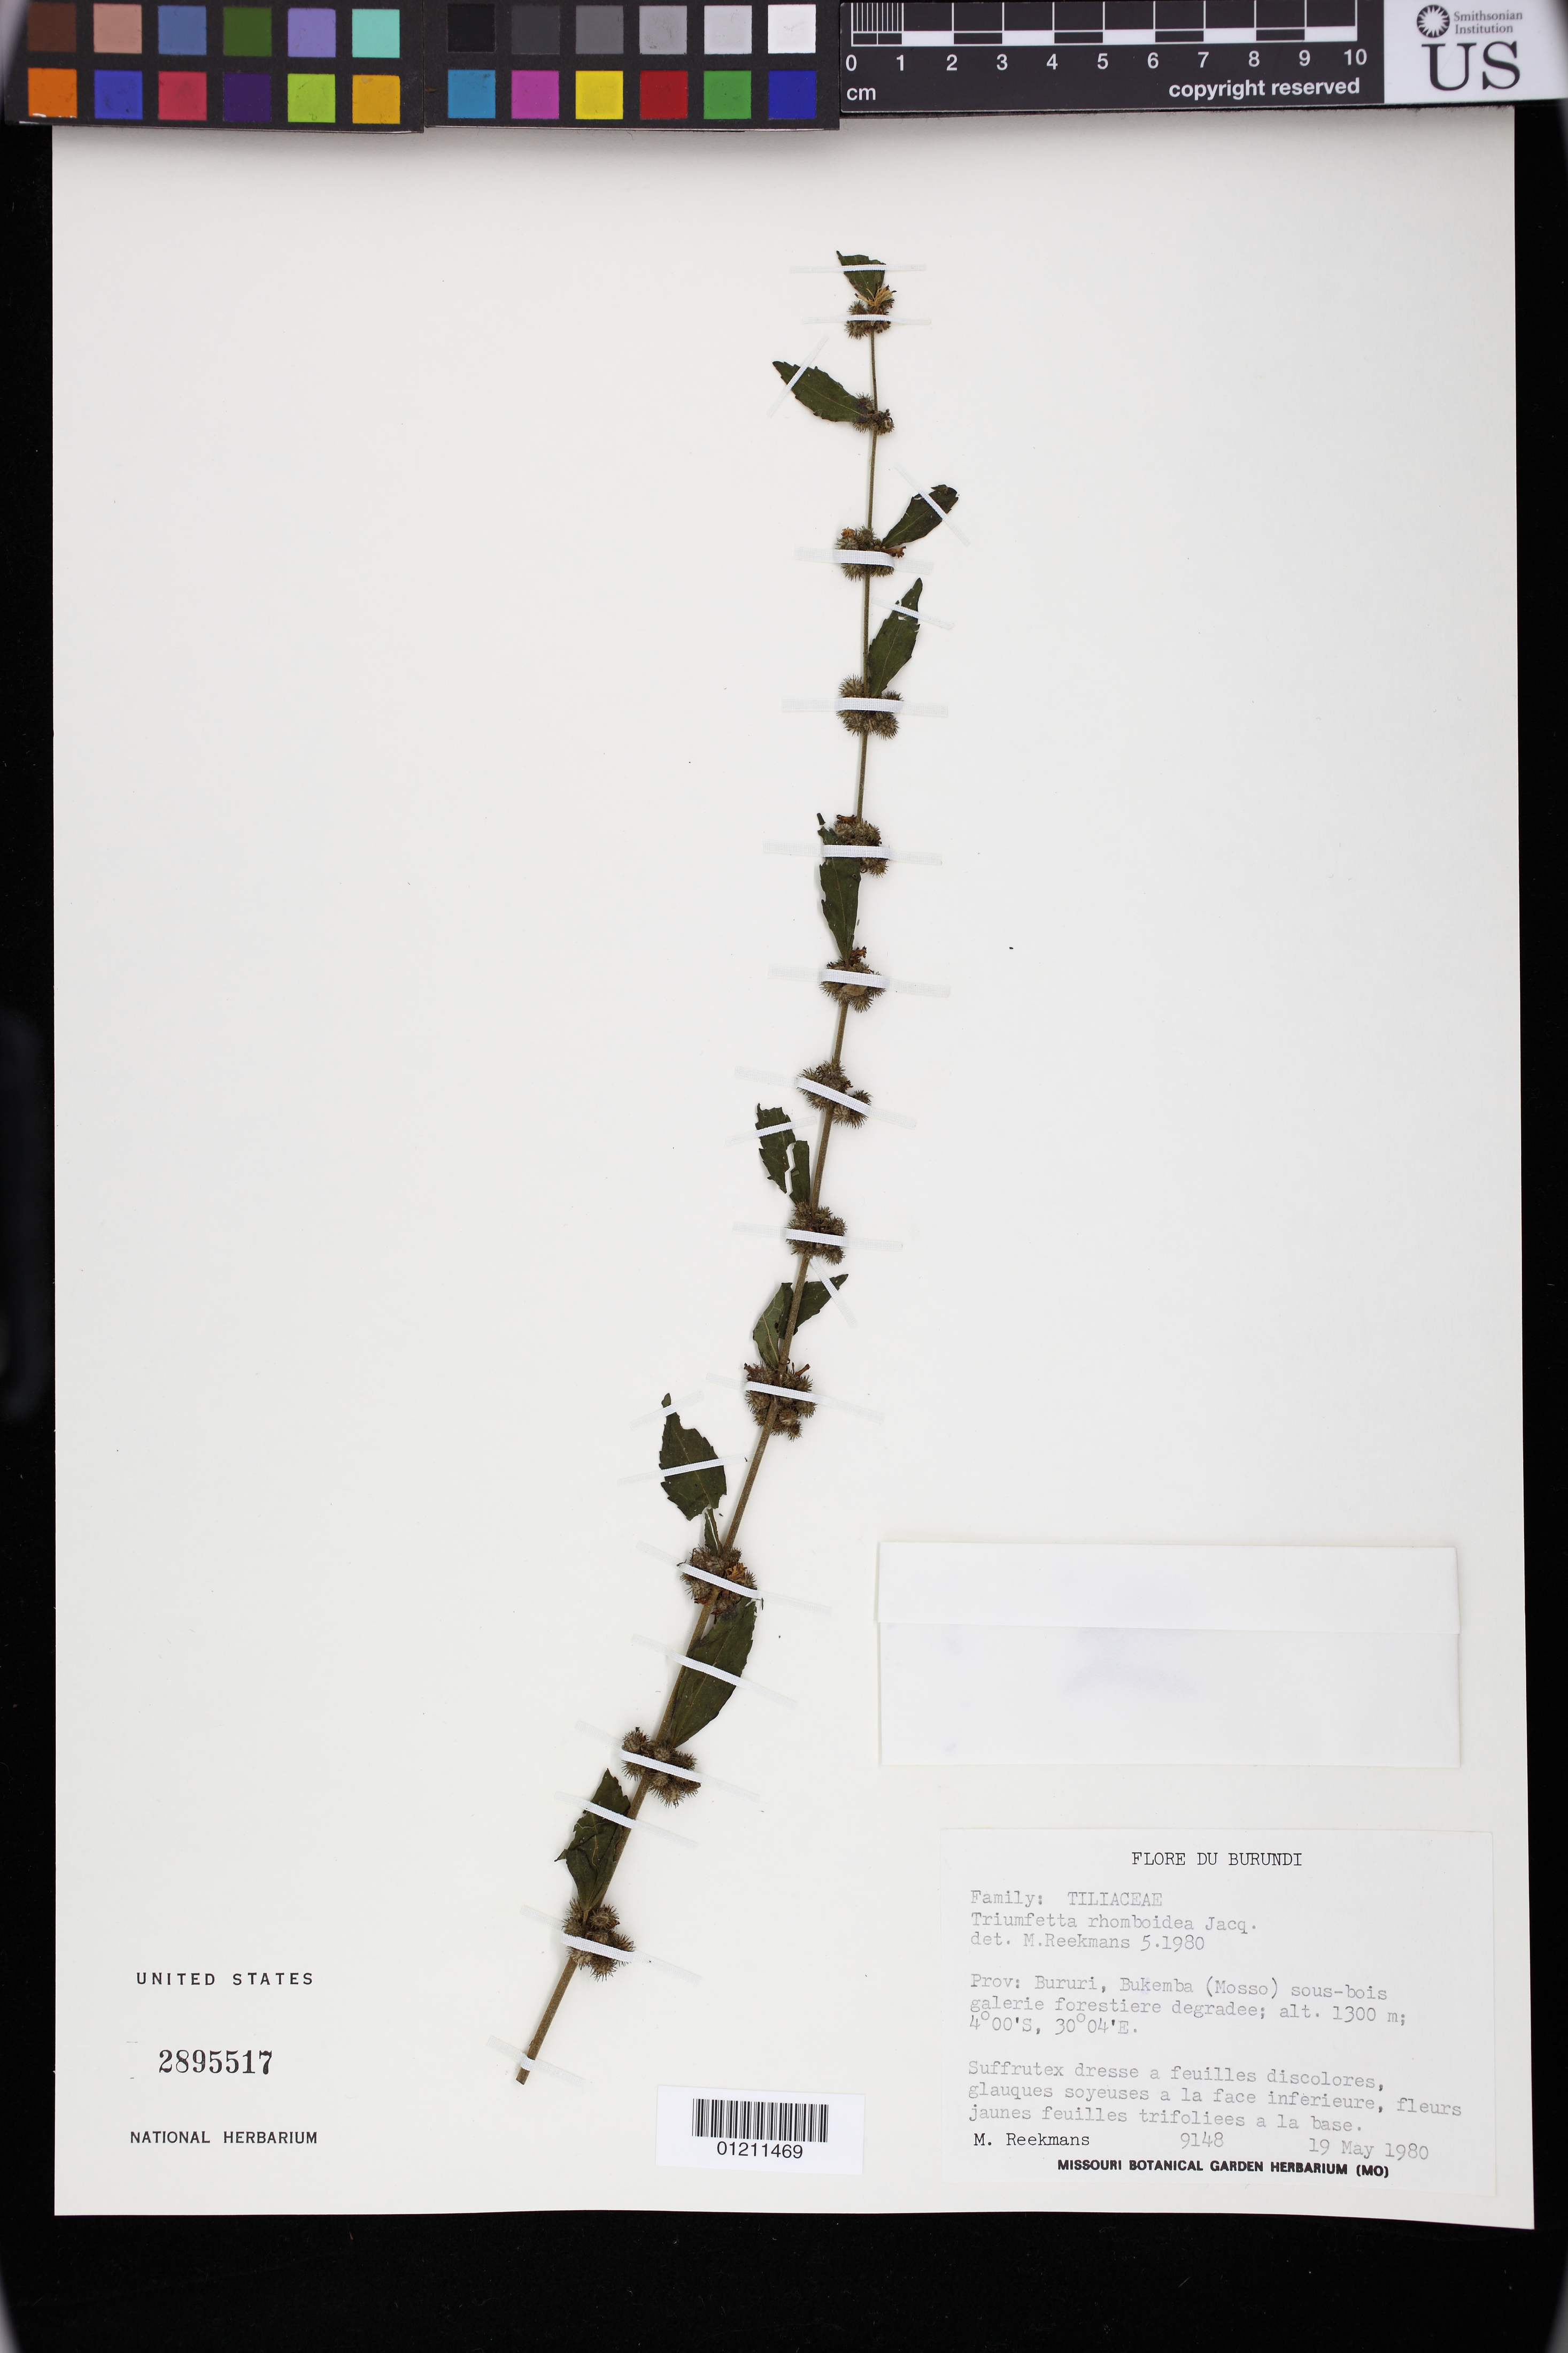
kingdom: Plantae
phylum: Tracheophyta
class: Magnoliopsida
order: Malvales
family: Malvaceae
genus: Triumfetta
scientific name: Triumfetta rhomboidea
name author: Jacq.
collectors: M. Reekmans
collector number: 9148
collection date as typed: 19 May 1980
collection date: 1980-05-19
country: Burundi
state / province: Bururi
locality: Prov: Bururi, Bukemba (Mosso) sous-bois galerie forestiere degradee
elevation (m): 1300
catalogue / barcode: US 2895517